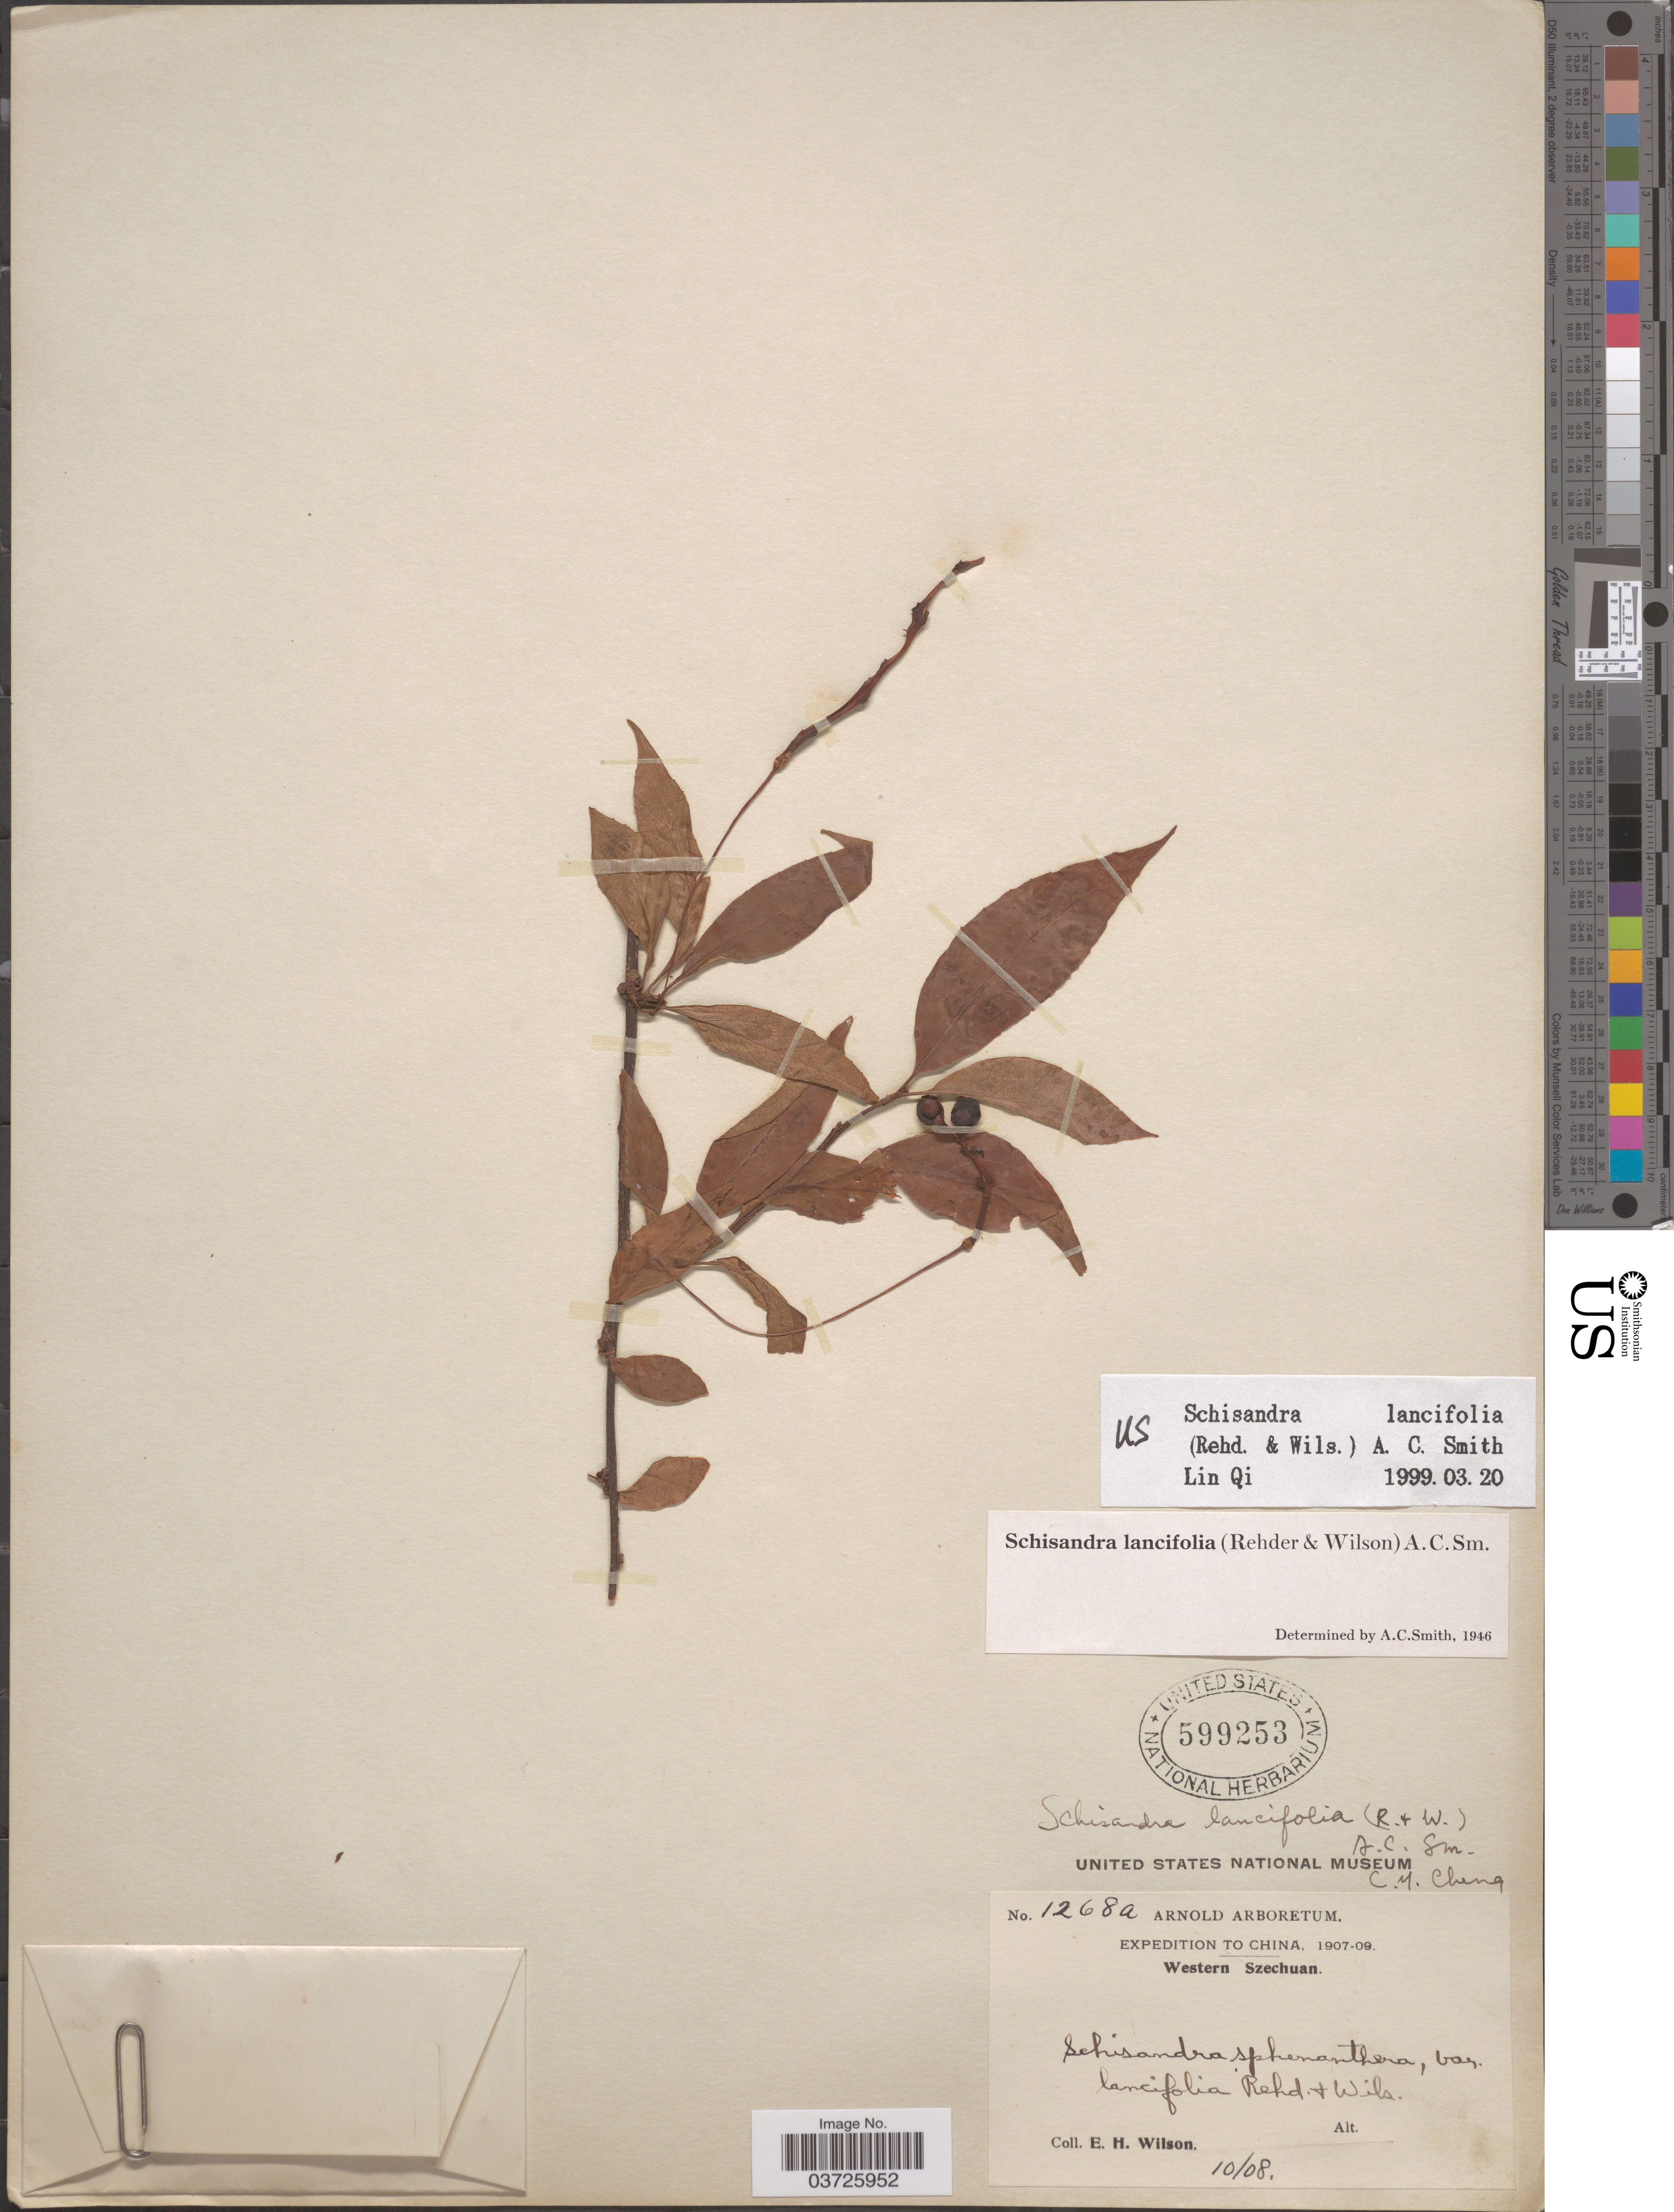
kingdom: Plantae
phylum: Tracheophyta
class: Magnoliopsida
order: Austrobaileyales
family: Schisandraceae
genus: Schisandra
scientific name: Schisandra lancifolia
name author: (Rehder & P. Wilson) A.C. Sm.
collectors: E. Wilson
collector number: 1268a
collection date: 1908-10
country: China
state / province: Sichuan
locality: Western Szechuan.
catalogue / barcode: US 599253